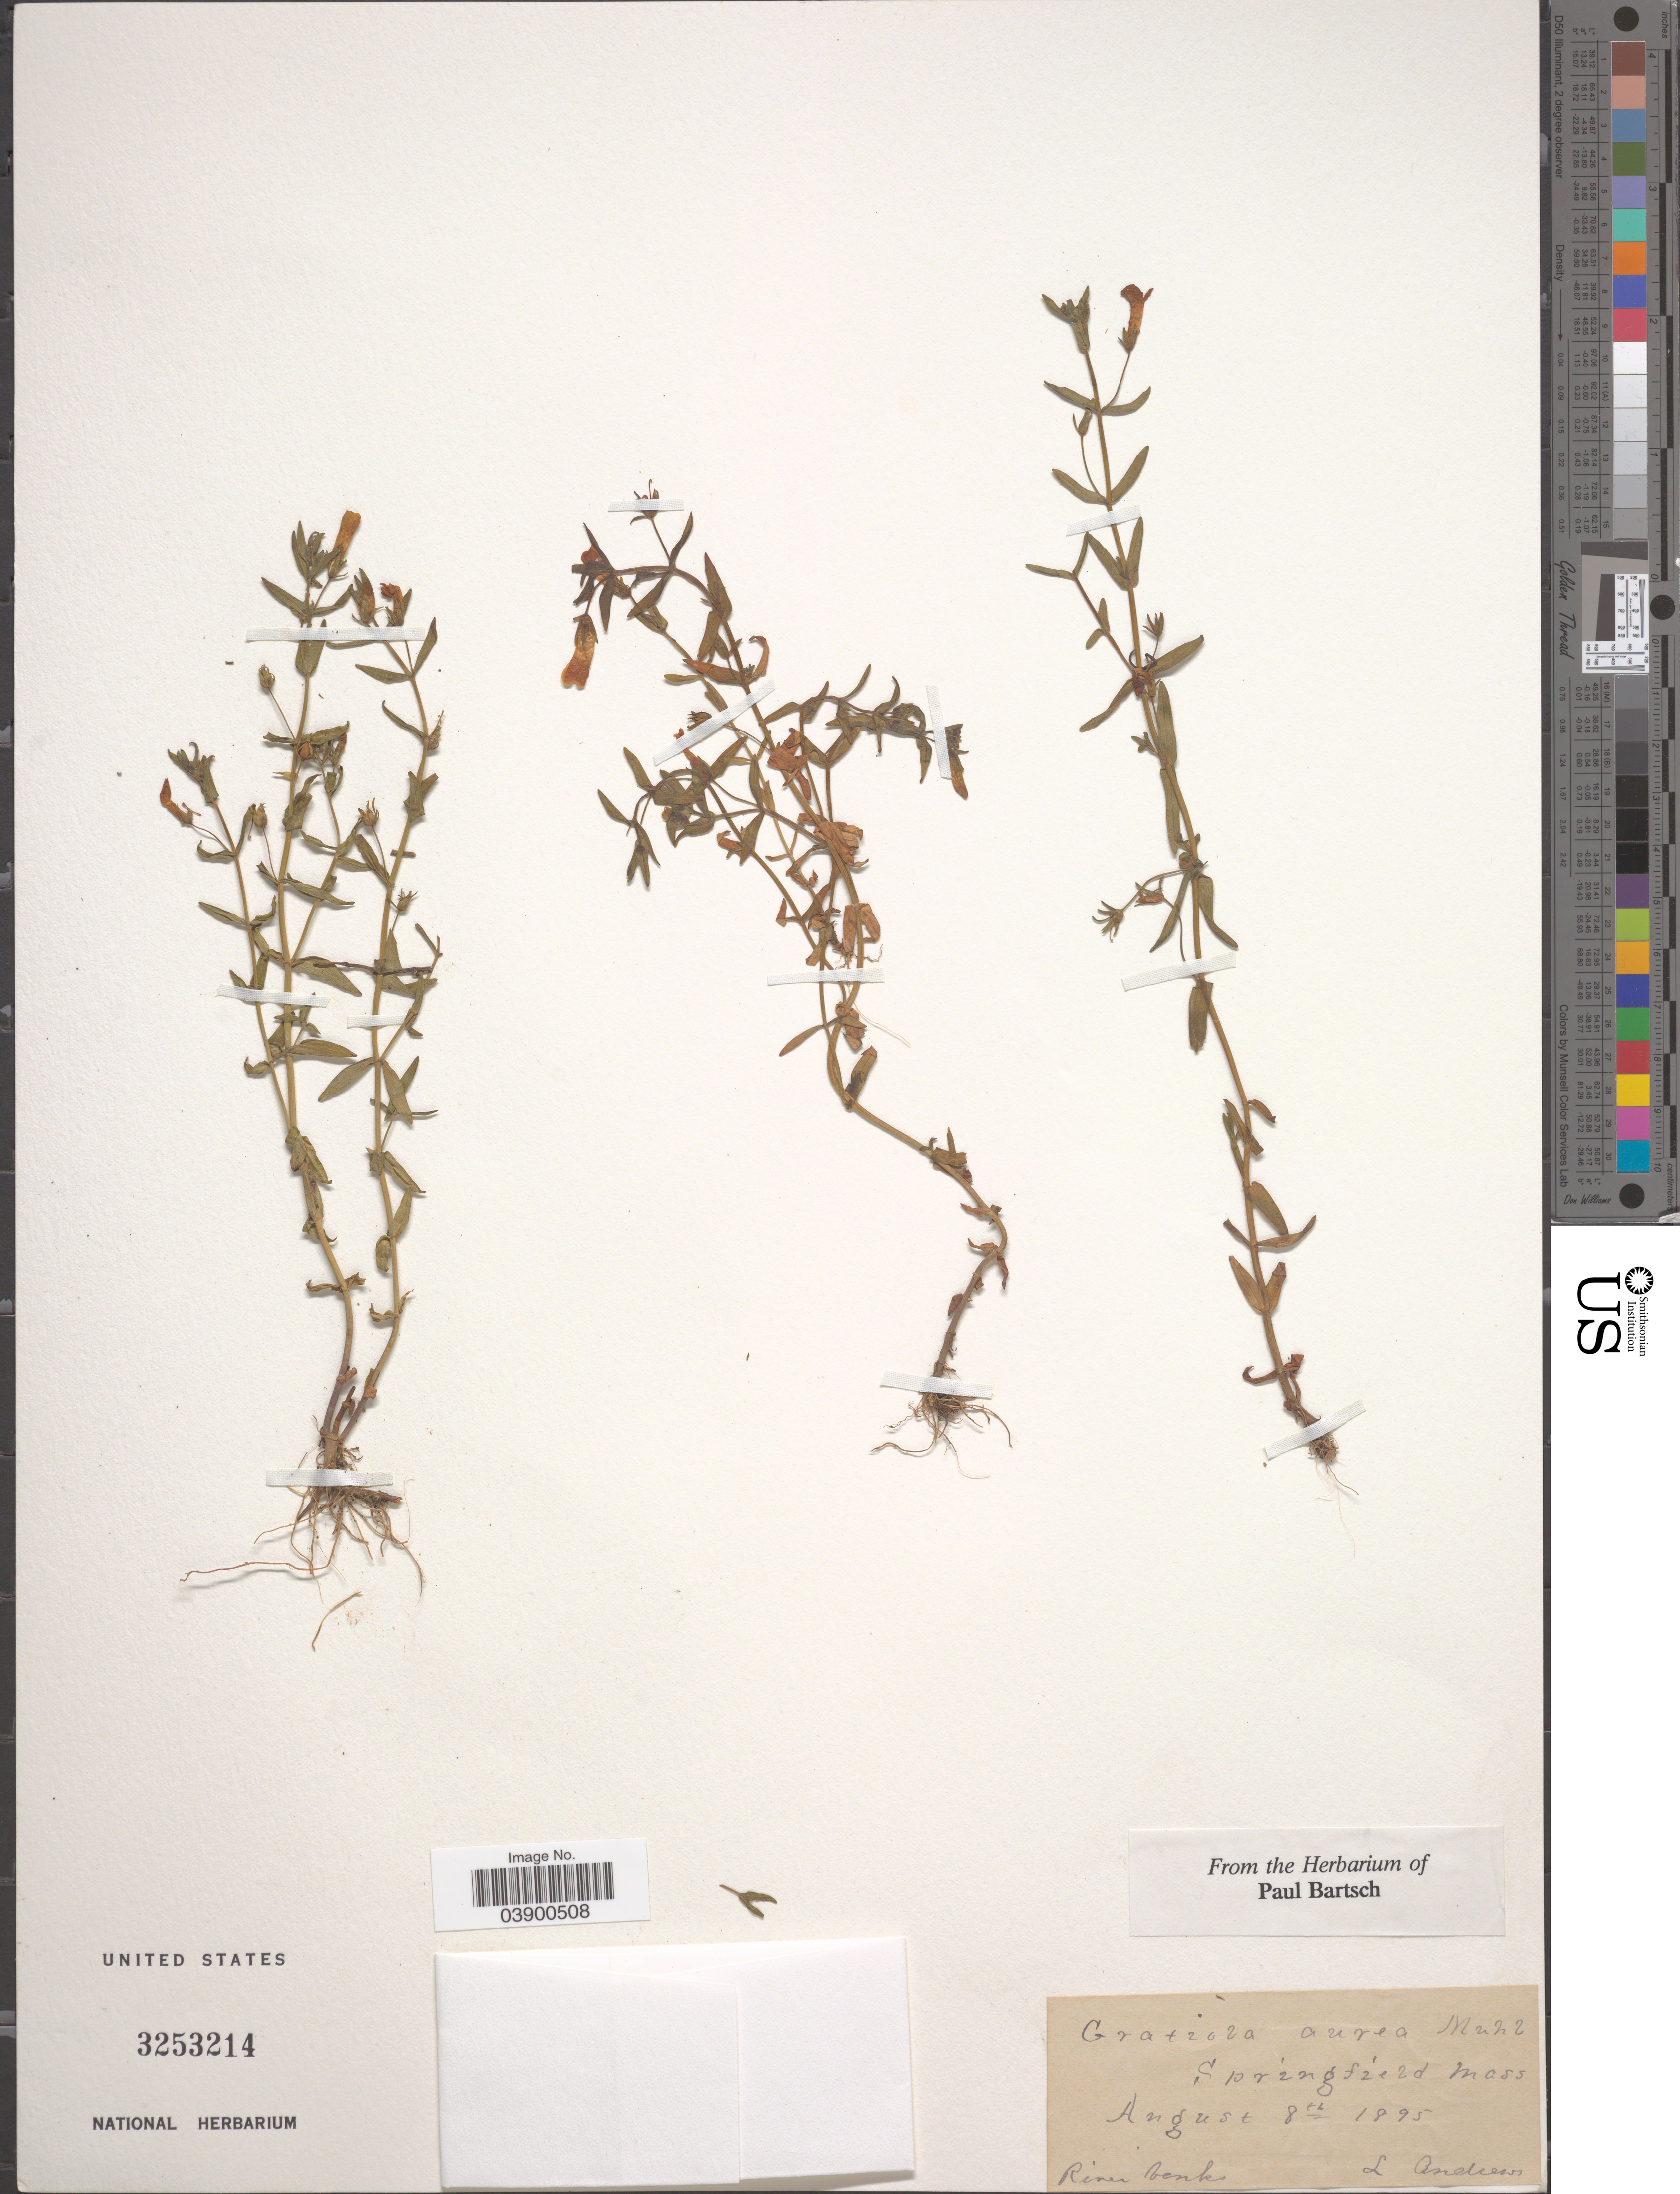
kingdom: Plantae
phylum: Tracheophyta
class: Magnoliopsida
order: Lamiales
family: Plantaginaceae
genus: Gratiola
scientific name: Gratiola aurea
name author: Pursh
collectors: L. Andrews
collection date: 1895-08-08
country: United States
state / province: Massachusetts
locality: Springfield.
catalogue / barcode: US 3253214